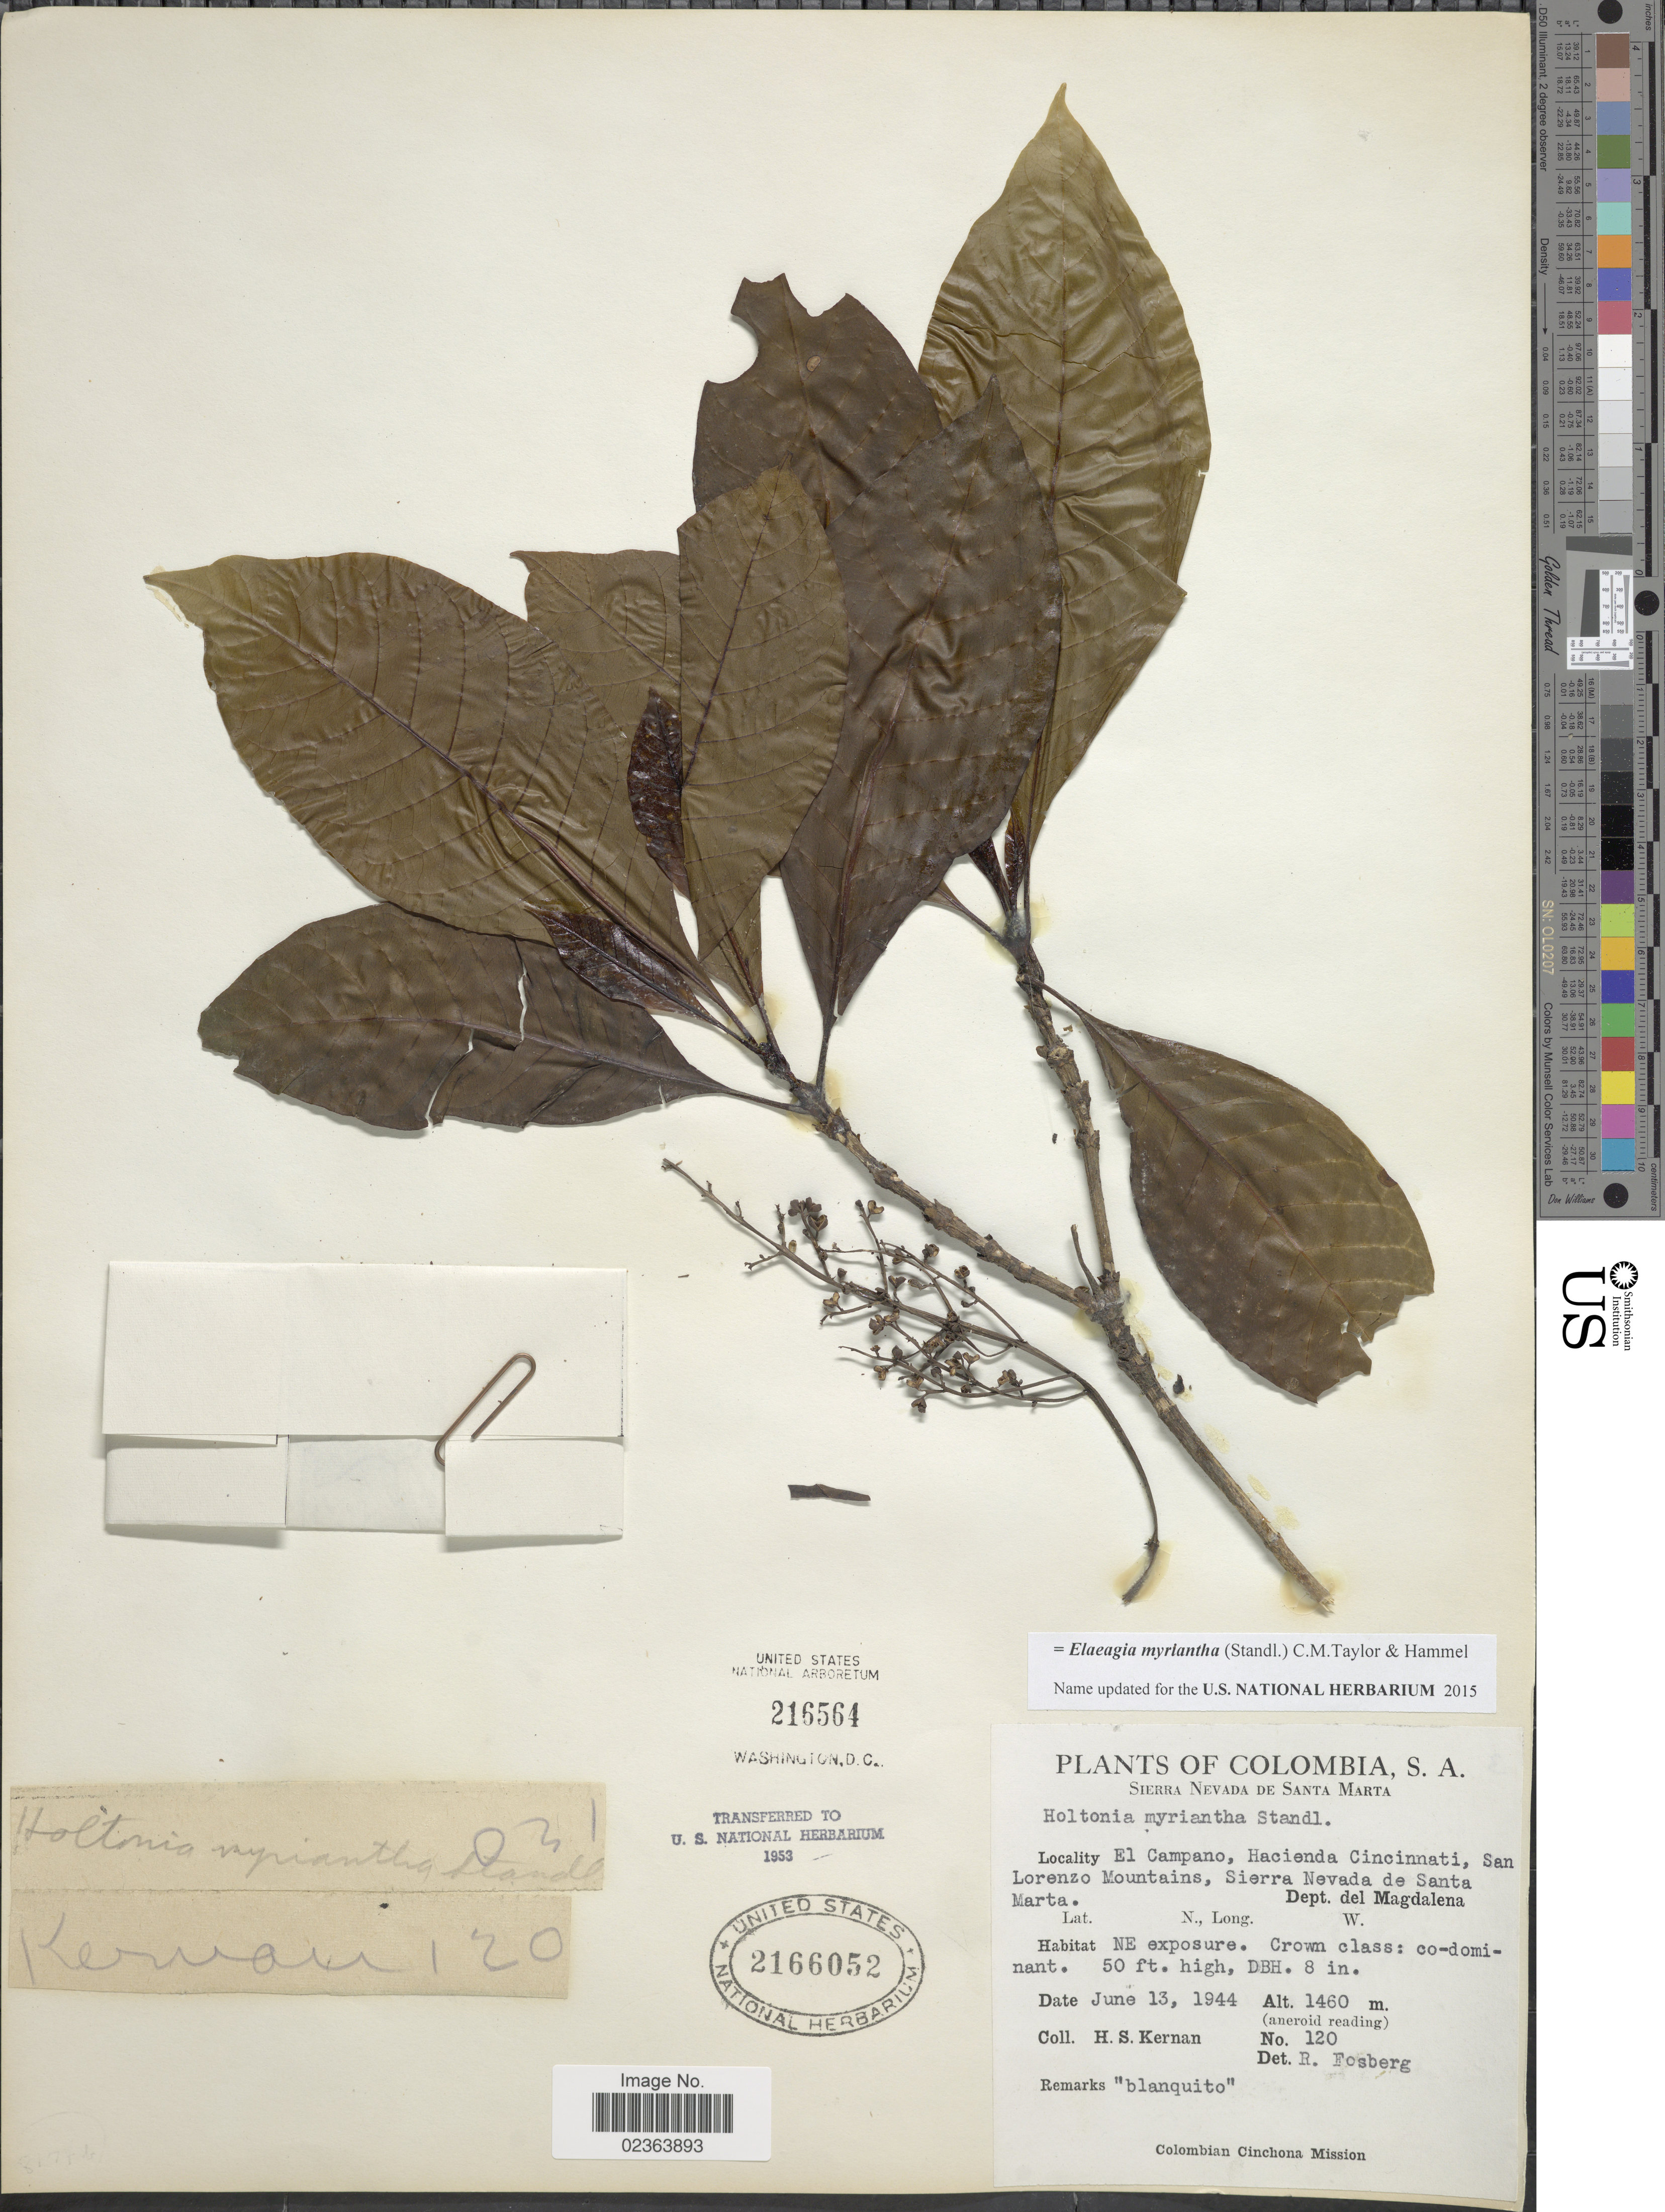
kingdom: Plantae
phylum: Tracheophyta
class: Magnoliopsida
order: Gentianales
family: Rubiaceae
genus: Elaeagia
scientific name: Elaeagia myriantha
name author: (Standl.) C.M. Taylor & Hammel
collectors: H. Kernan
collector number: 120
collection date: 1944-06-13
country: Colombia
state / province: Magdalena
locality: El Campano, Hacienda Cincinnati, San Lorenzo Mountains, Sierra Nevada de Santa Marta, Dept. del Magdalena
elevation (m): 1460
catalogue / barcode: US 2166052